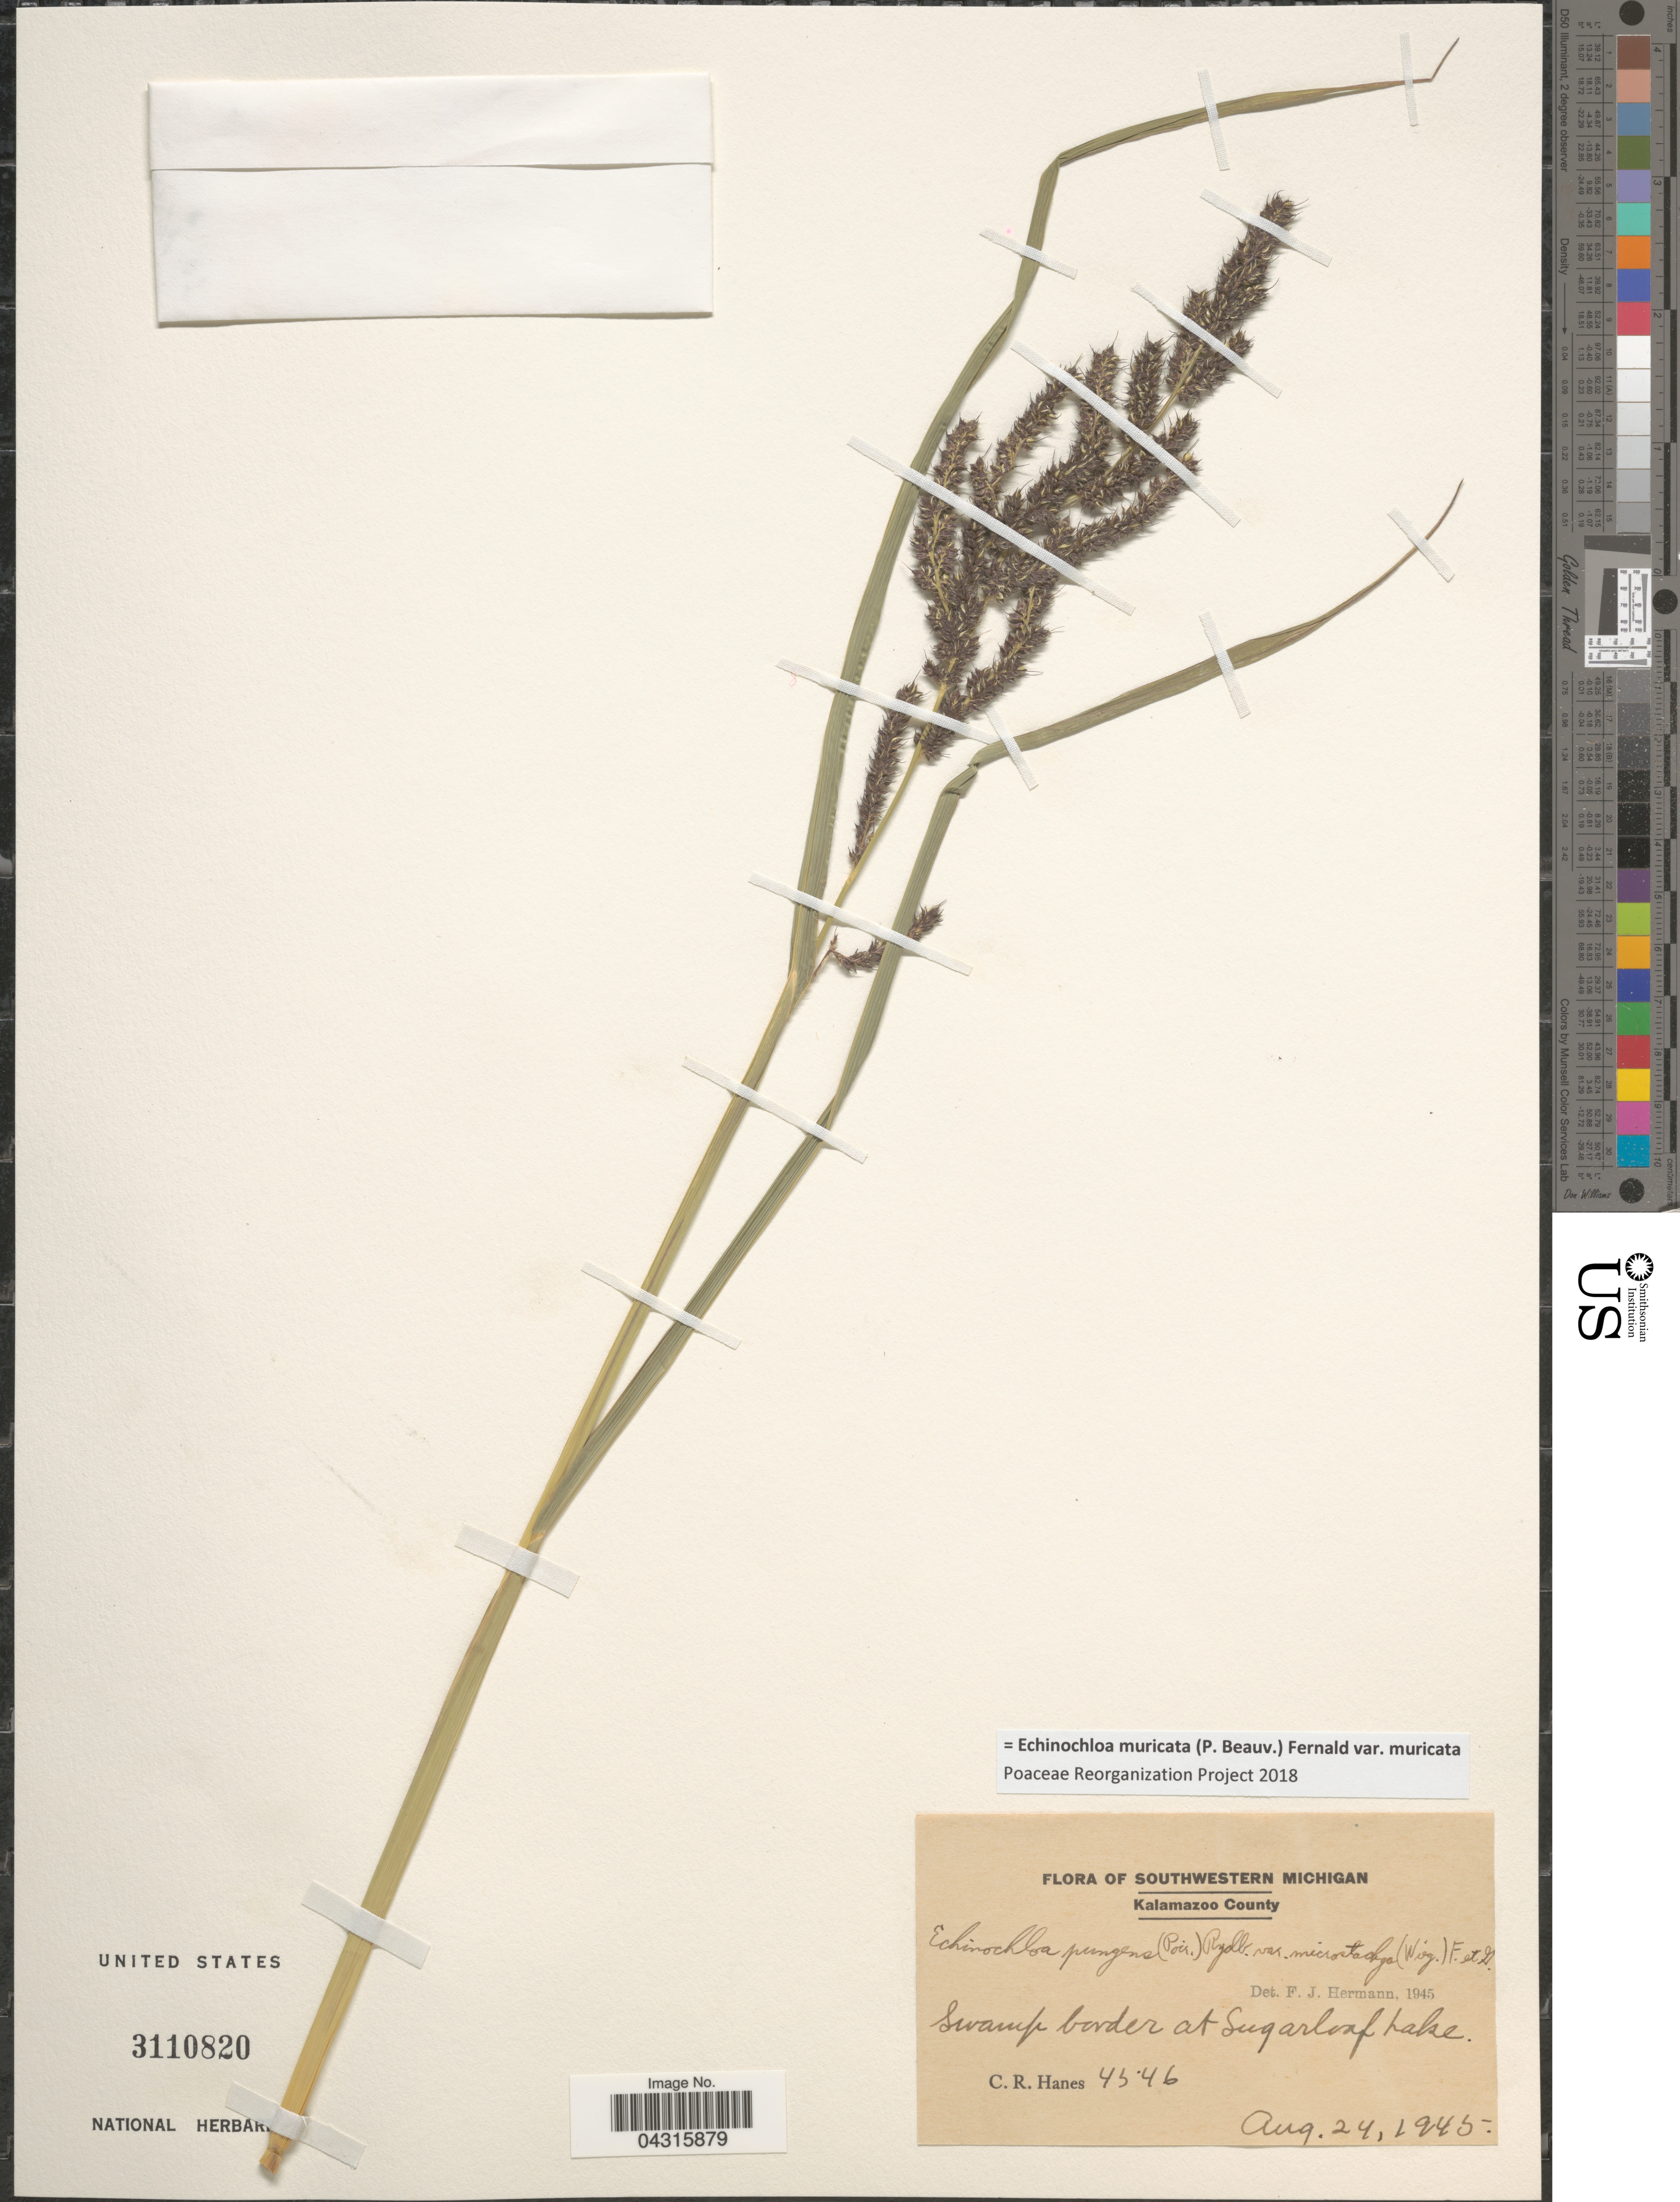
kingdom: Plantae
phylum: Tracheophyta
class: Liliopsida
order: Poales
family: Poaceae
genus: Echinochloa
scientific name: Echinochloa muricata var. muricata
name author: (P. Beauv.) Fernald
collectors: C. Hanes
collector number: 4546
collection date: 1945-08-24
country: United States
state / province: Michigan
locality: Southwestern Michigan. Kalamazoo County. Swamp border at Sugarloaf Lake.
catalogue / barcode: US 3110820